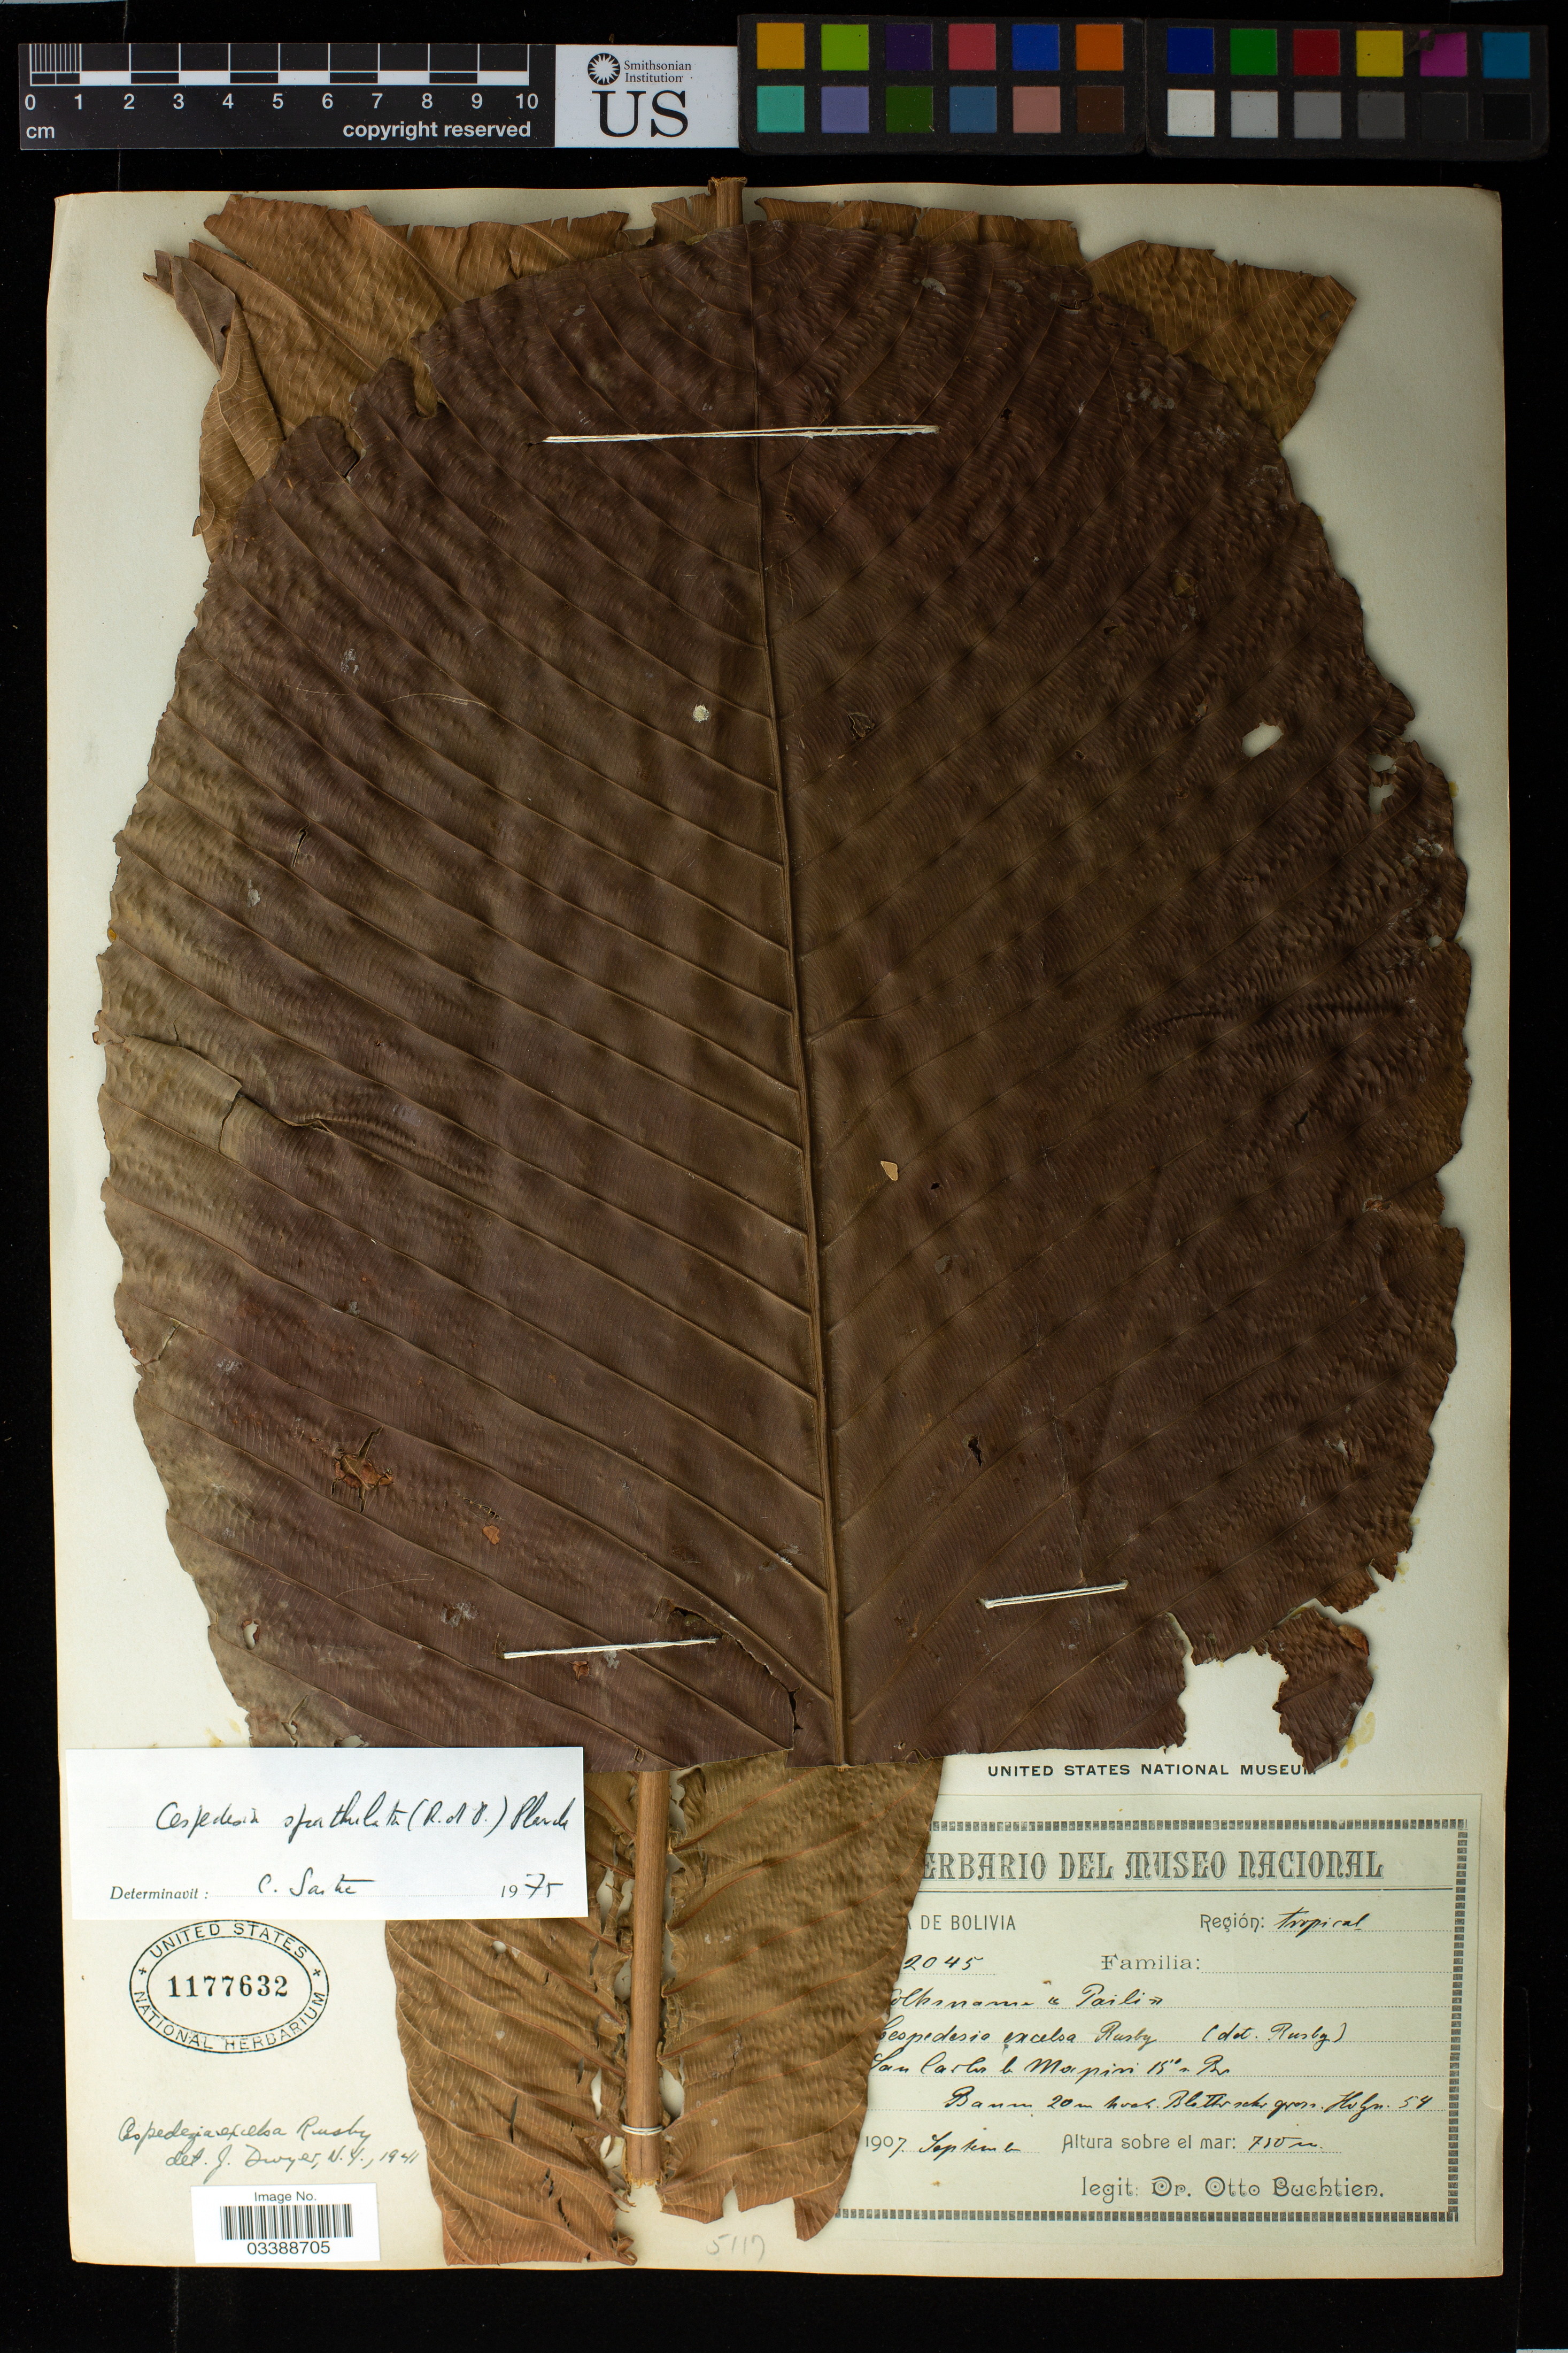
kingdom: Plantae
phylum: Tracheophyta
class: Magnoliopsida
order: Malpighiales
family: Ochnaceae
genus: Cespedesia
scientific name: Cespedesia spathulata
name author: (Ruiz & Pav.) Planch.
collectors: O. Buchtien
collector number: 2045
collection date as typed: Sep 1907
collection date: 1907-09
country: Bolivia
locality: San Carlos, Mapiri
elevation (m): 750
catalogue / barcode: US 1177632